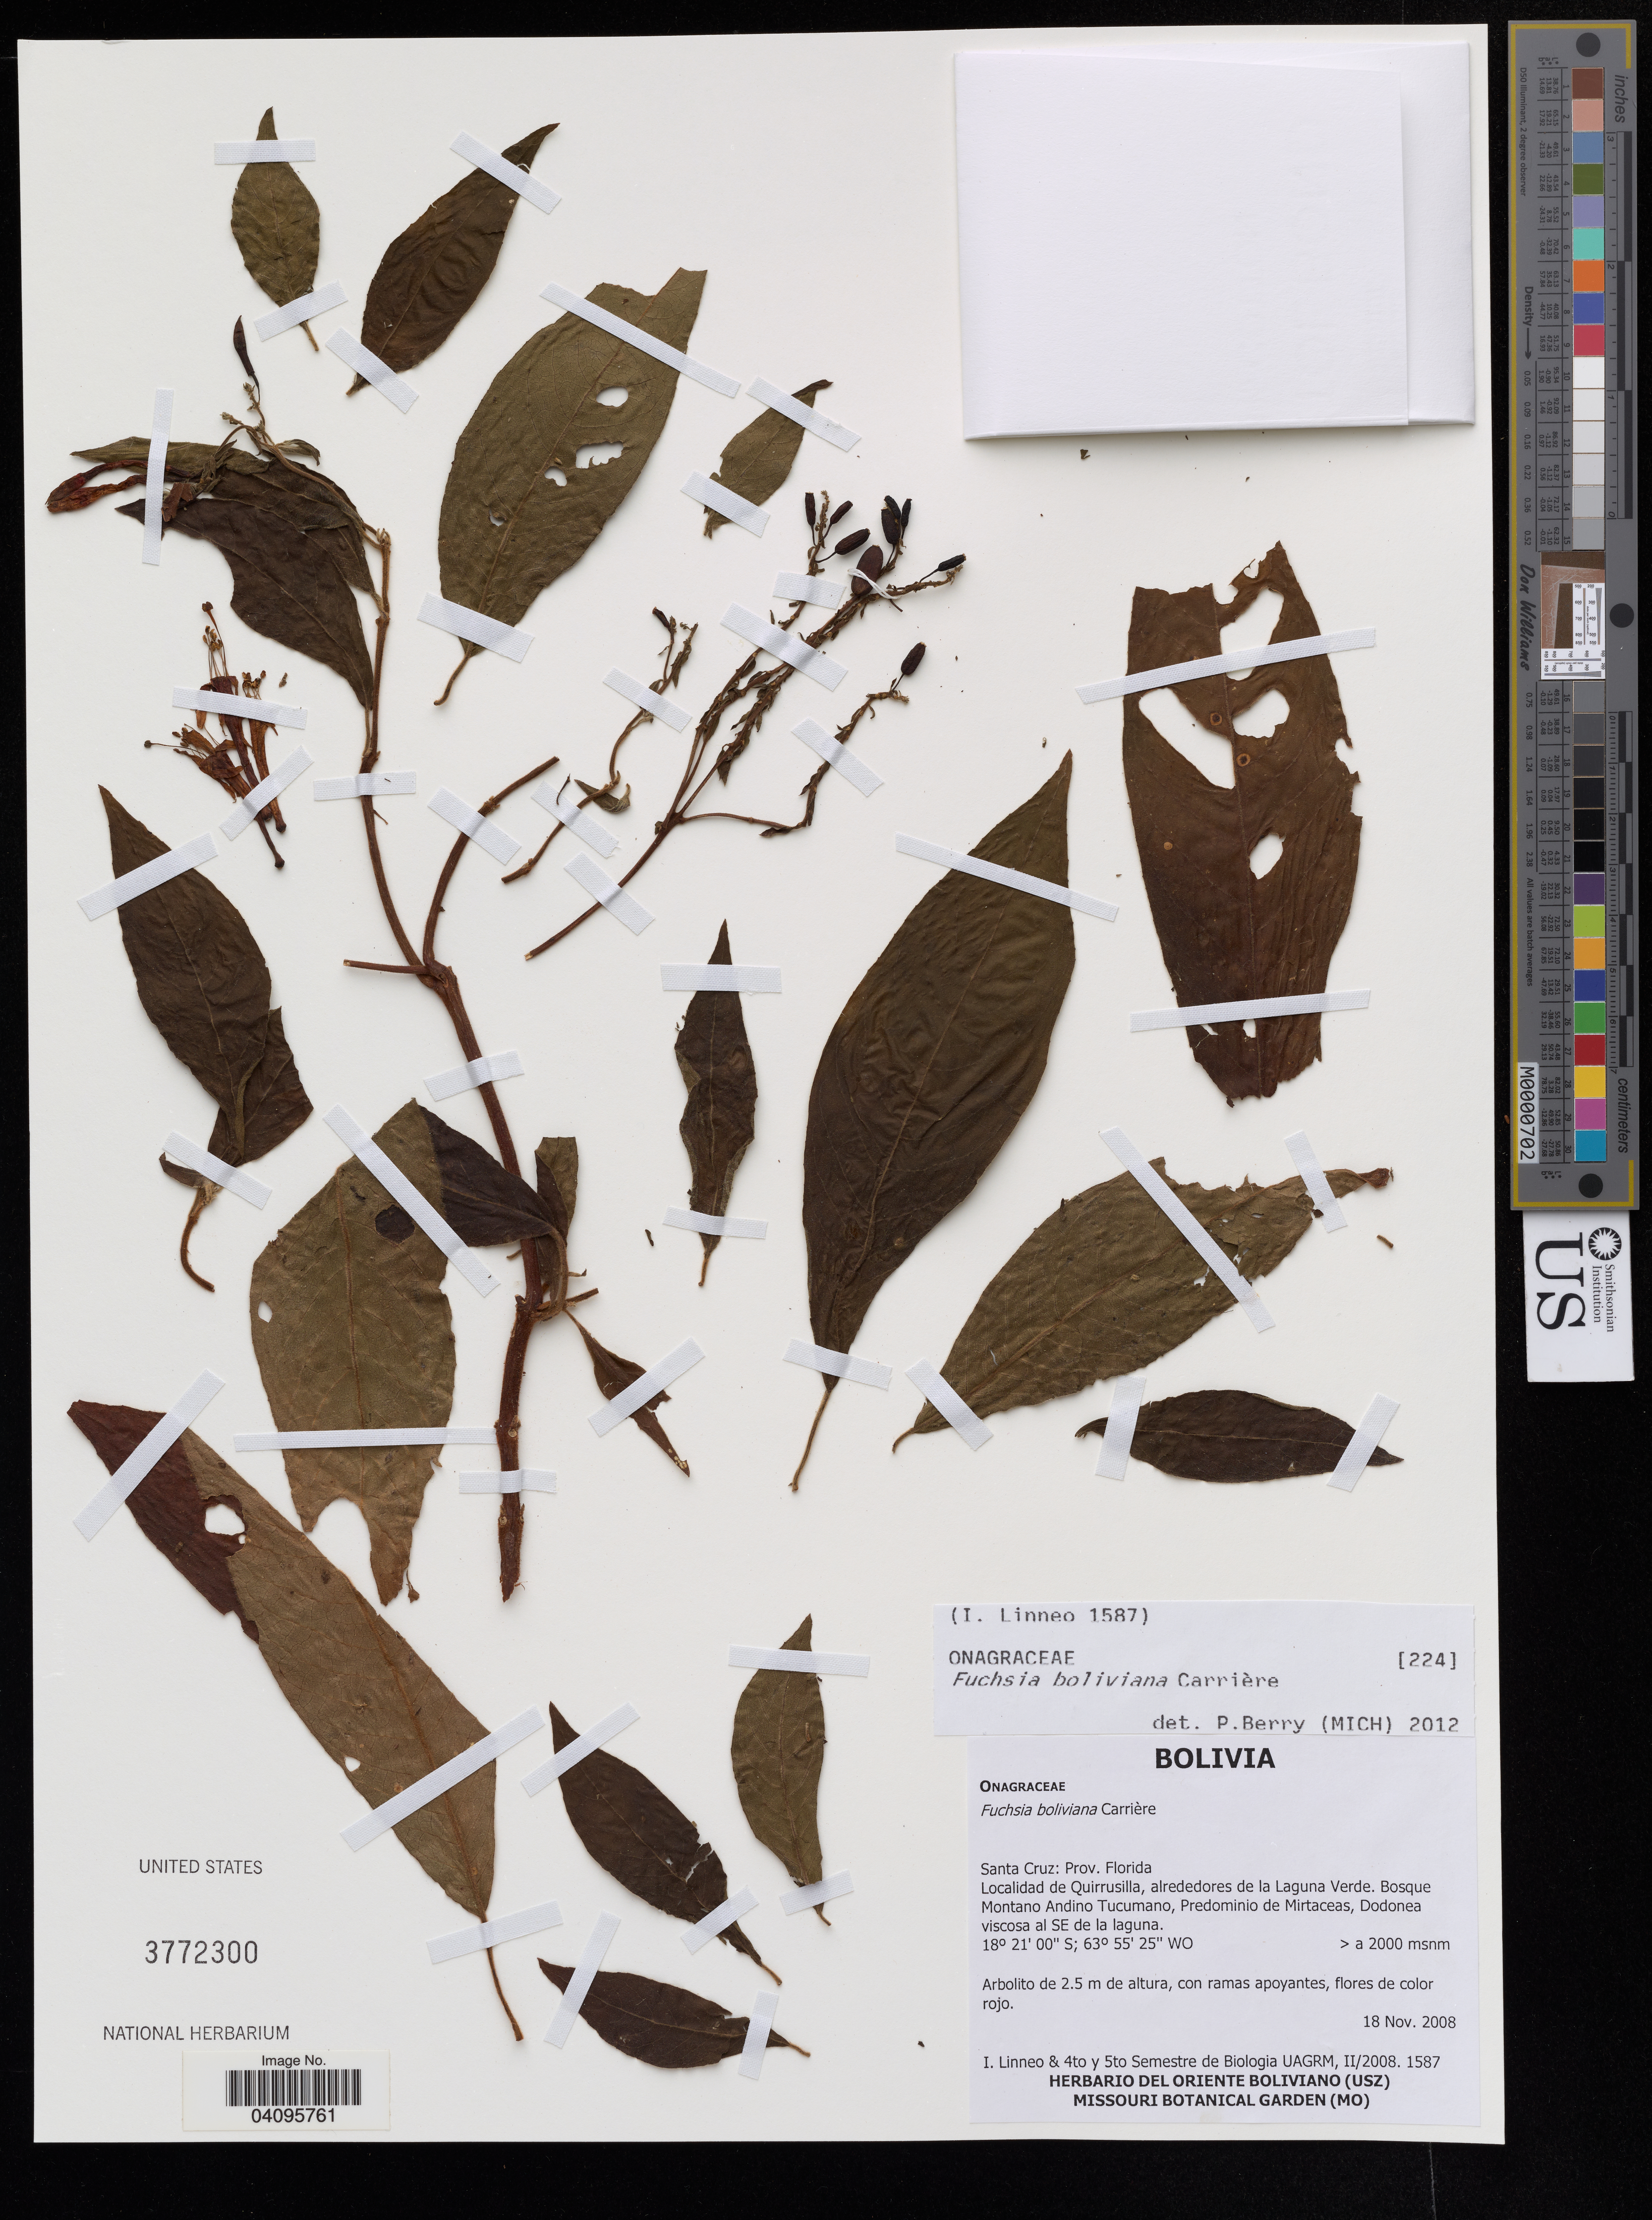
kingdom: Plantae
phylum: Tracheophyta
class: Magnoliopsida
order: Myrtales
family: Onagraceae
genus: Fuchsia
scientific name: Fuchsia boliviana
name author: Carrière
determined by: Berry, P. T.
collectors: I. Linneo & 4th and 5th semester of biology UAGRM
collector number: II/2008.1587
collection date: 2008-11-18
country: Bolivia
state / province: Santa Cruz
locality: Santa Cruz: Florida. Localidad de Quirrusilla, alrededores de la Laguna Verde.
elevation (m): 2000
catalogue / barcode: US 3772300